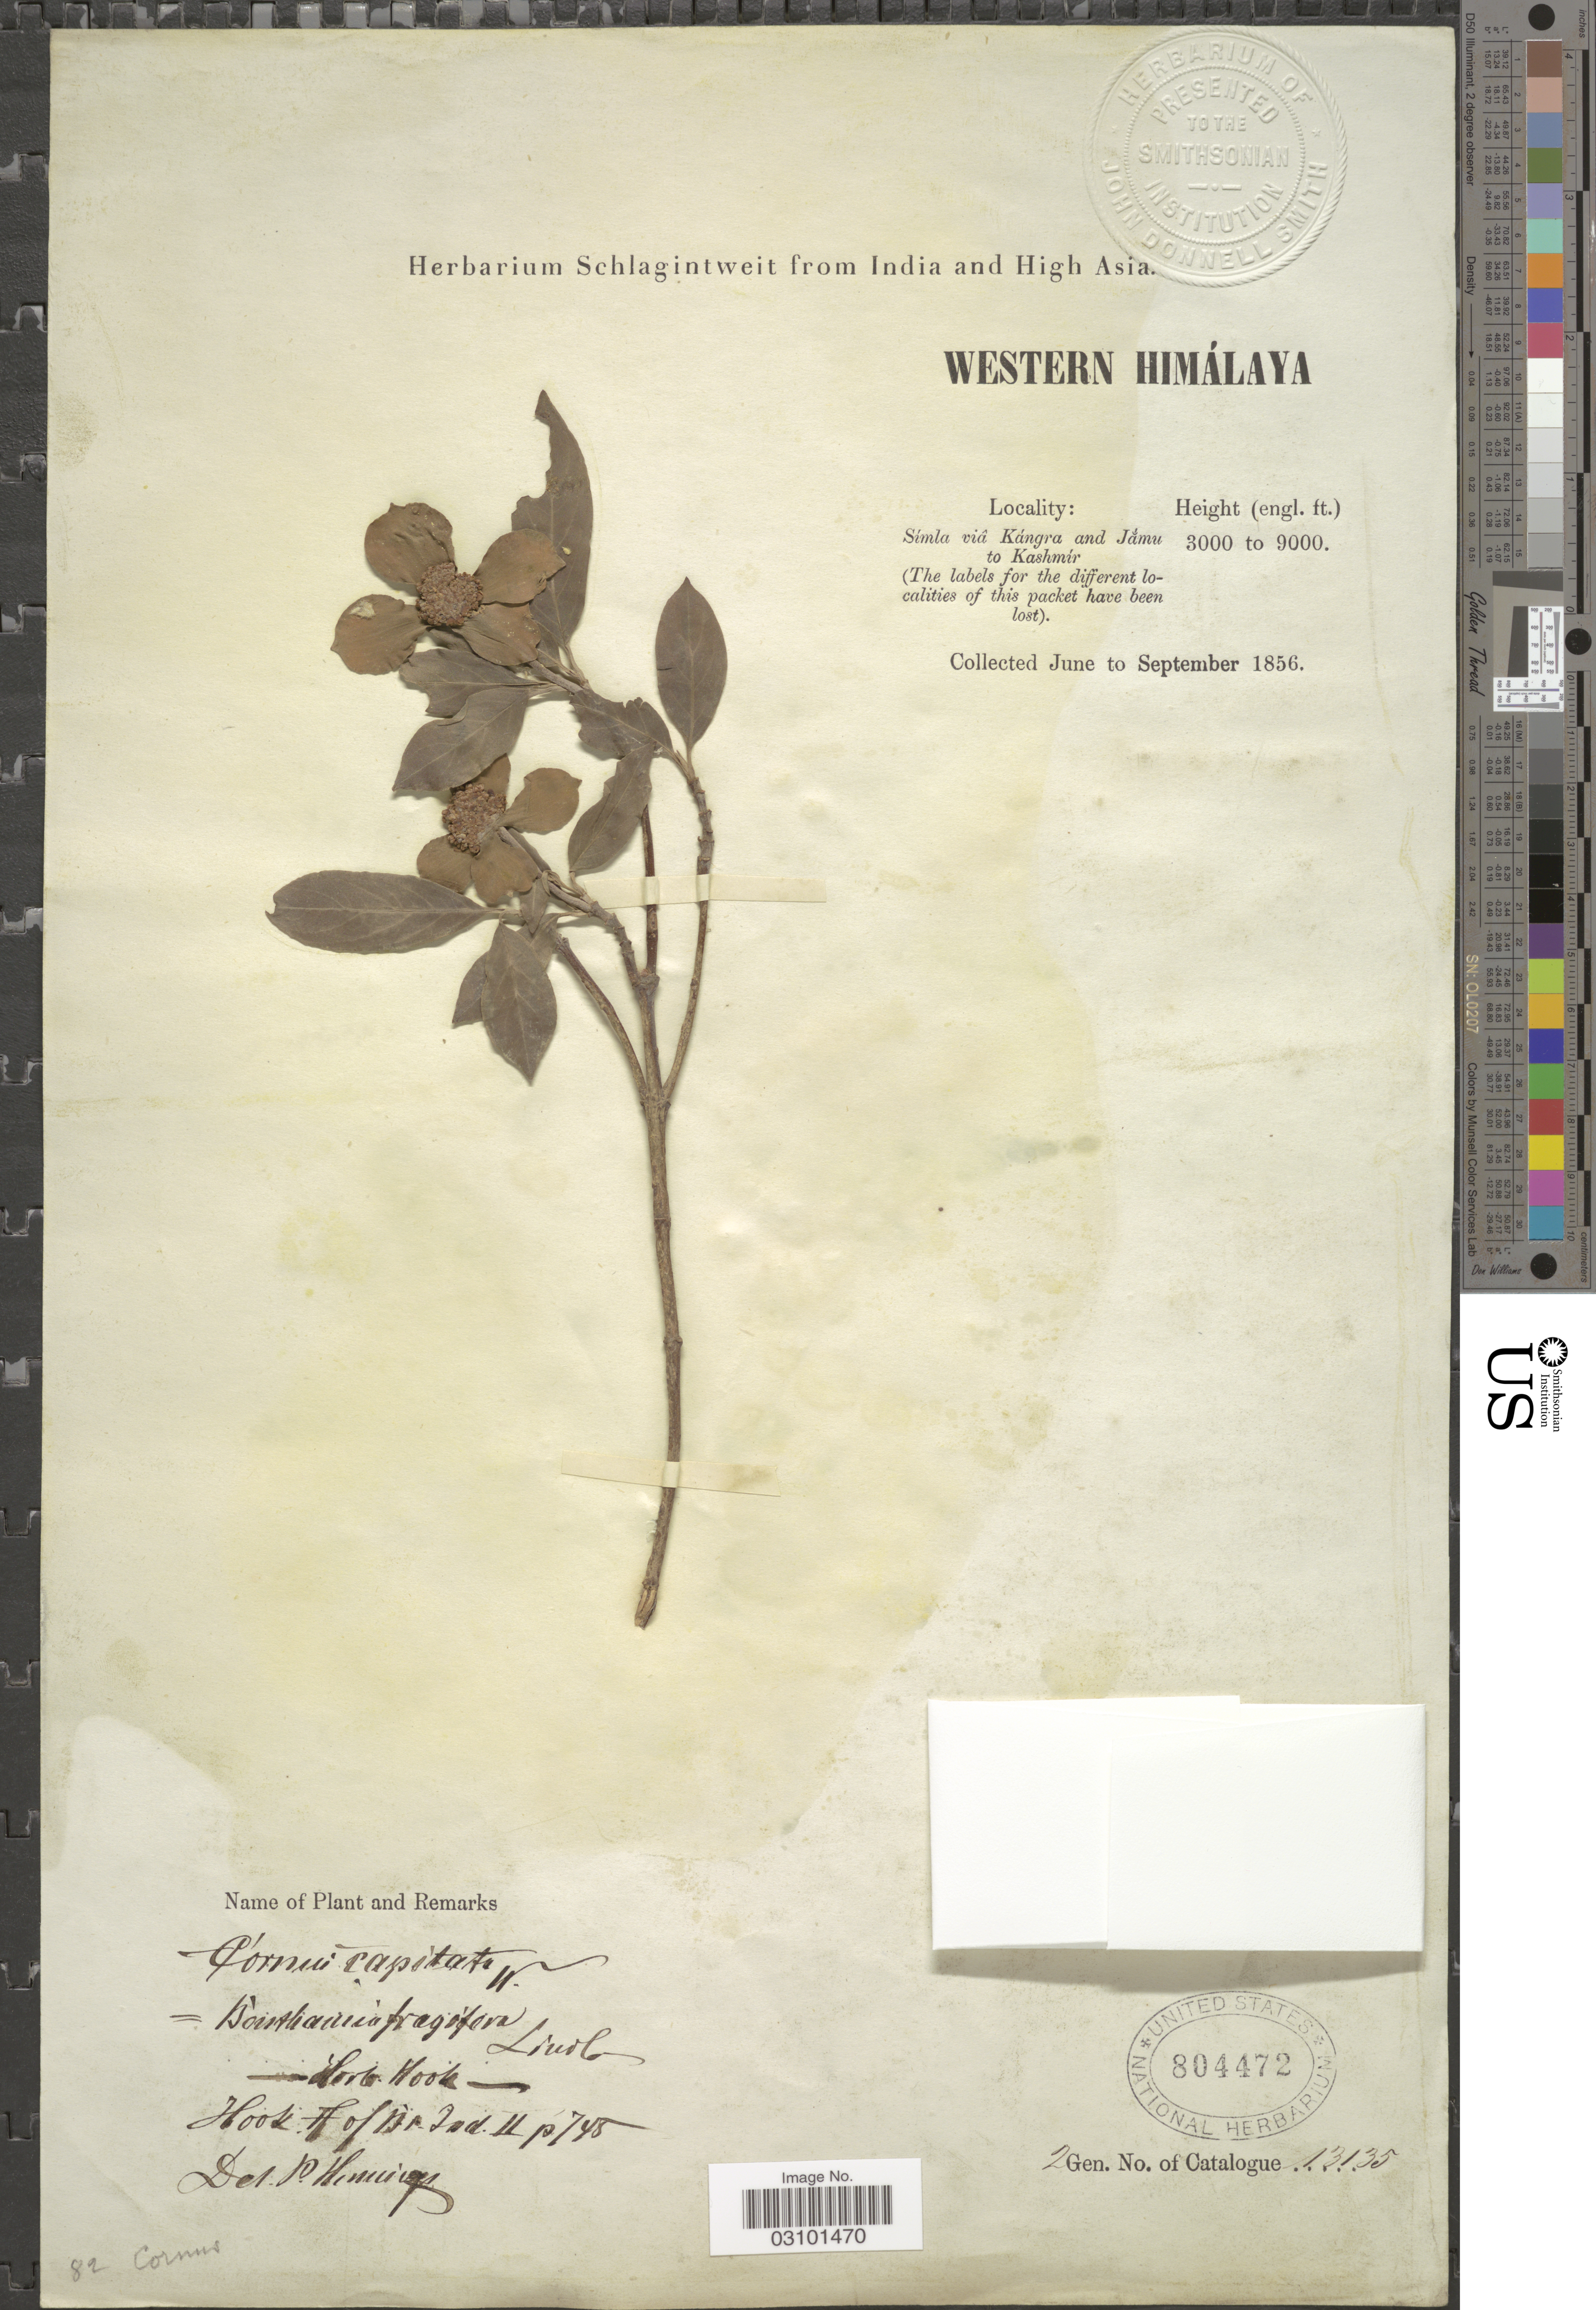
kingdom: Plantae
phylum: Tracheophyta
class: Magnoliopsida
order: Cornales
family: Cornaceae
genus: Cornus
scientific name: Cornus capitata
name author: Wall.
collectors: ex herb. Schlagintweit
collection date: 1856-06/1856-09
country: India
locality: Western Himálaya, Símla viâ Kángra and Jámu to Kashmír.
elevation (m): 914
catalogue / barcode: US 804472